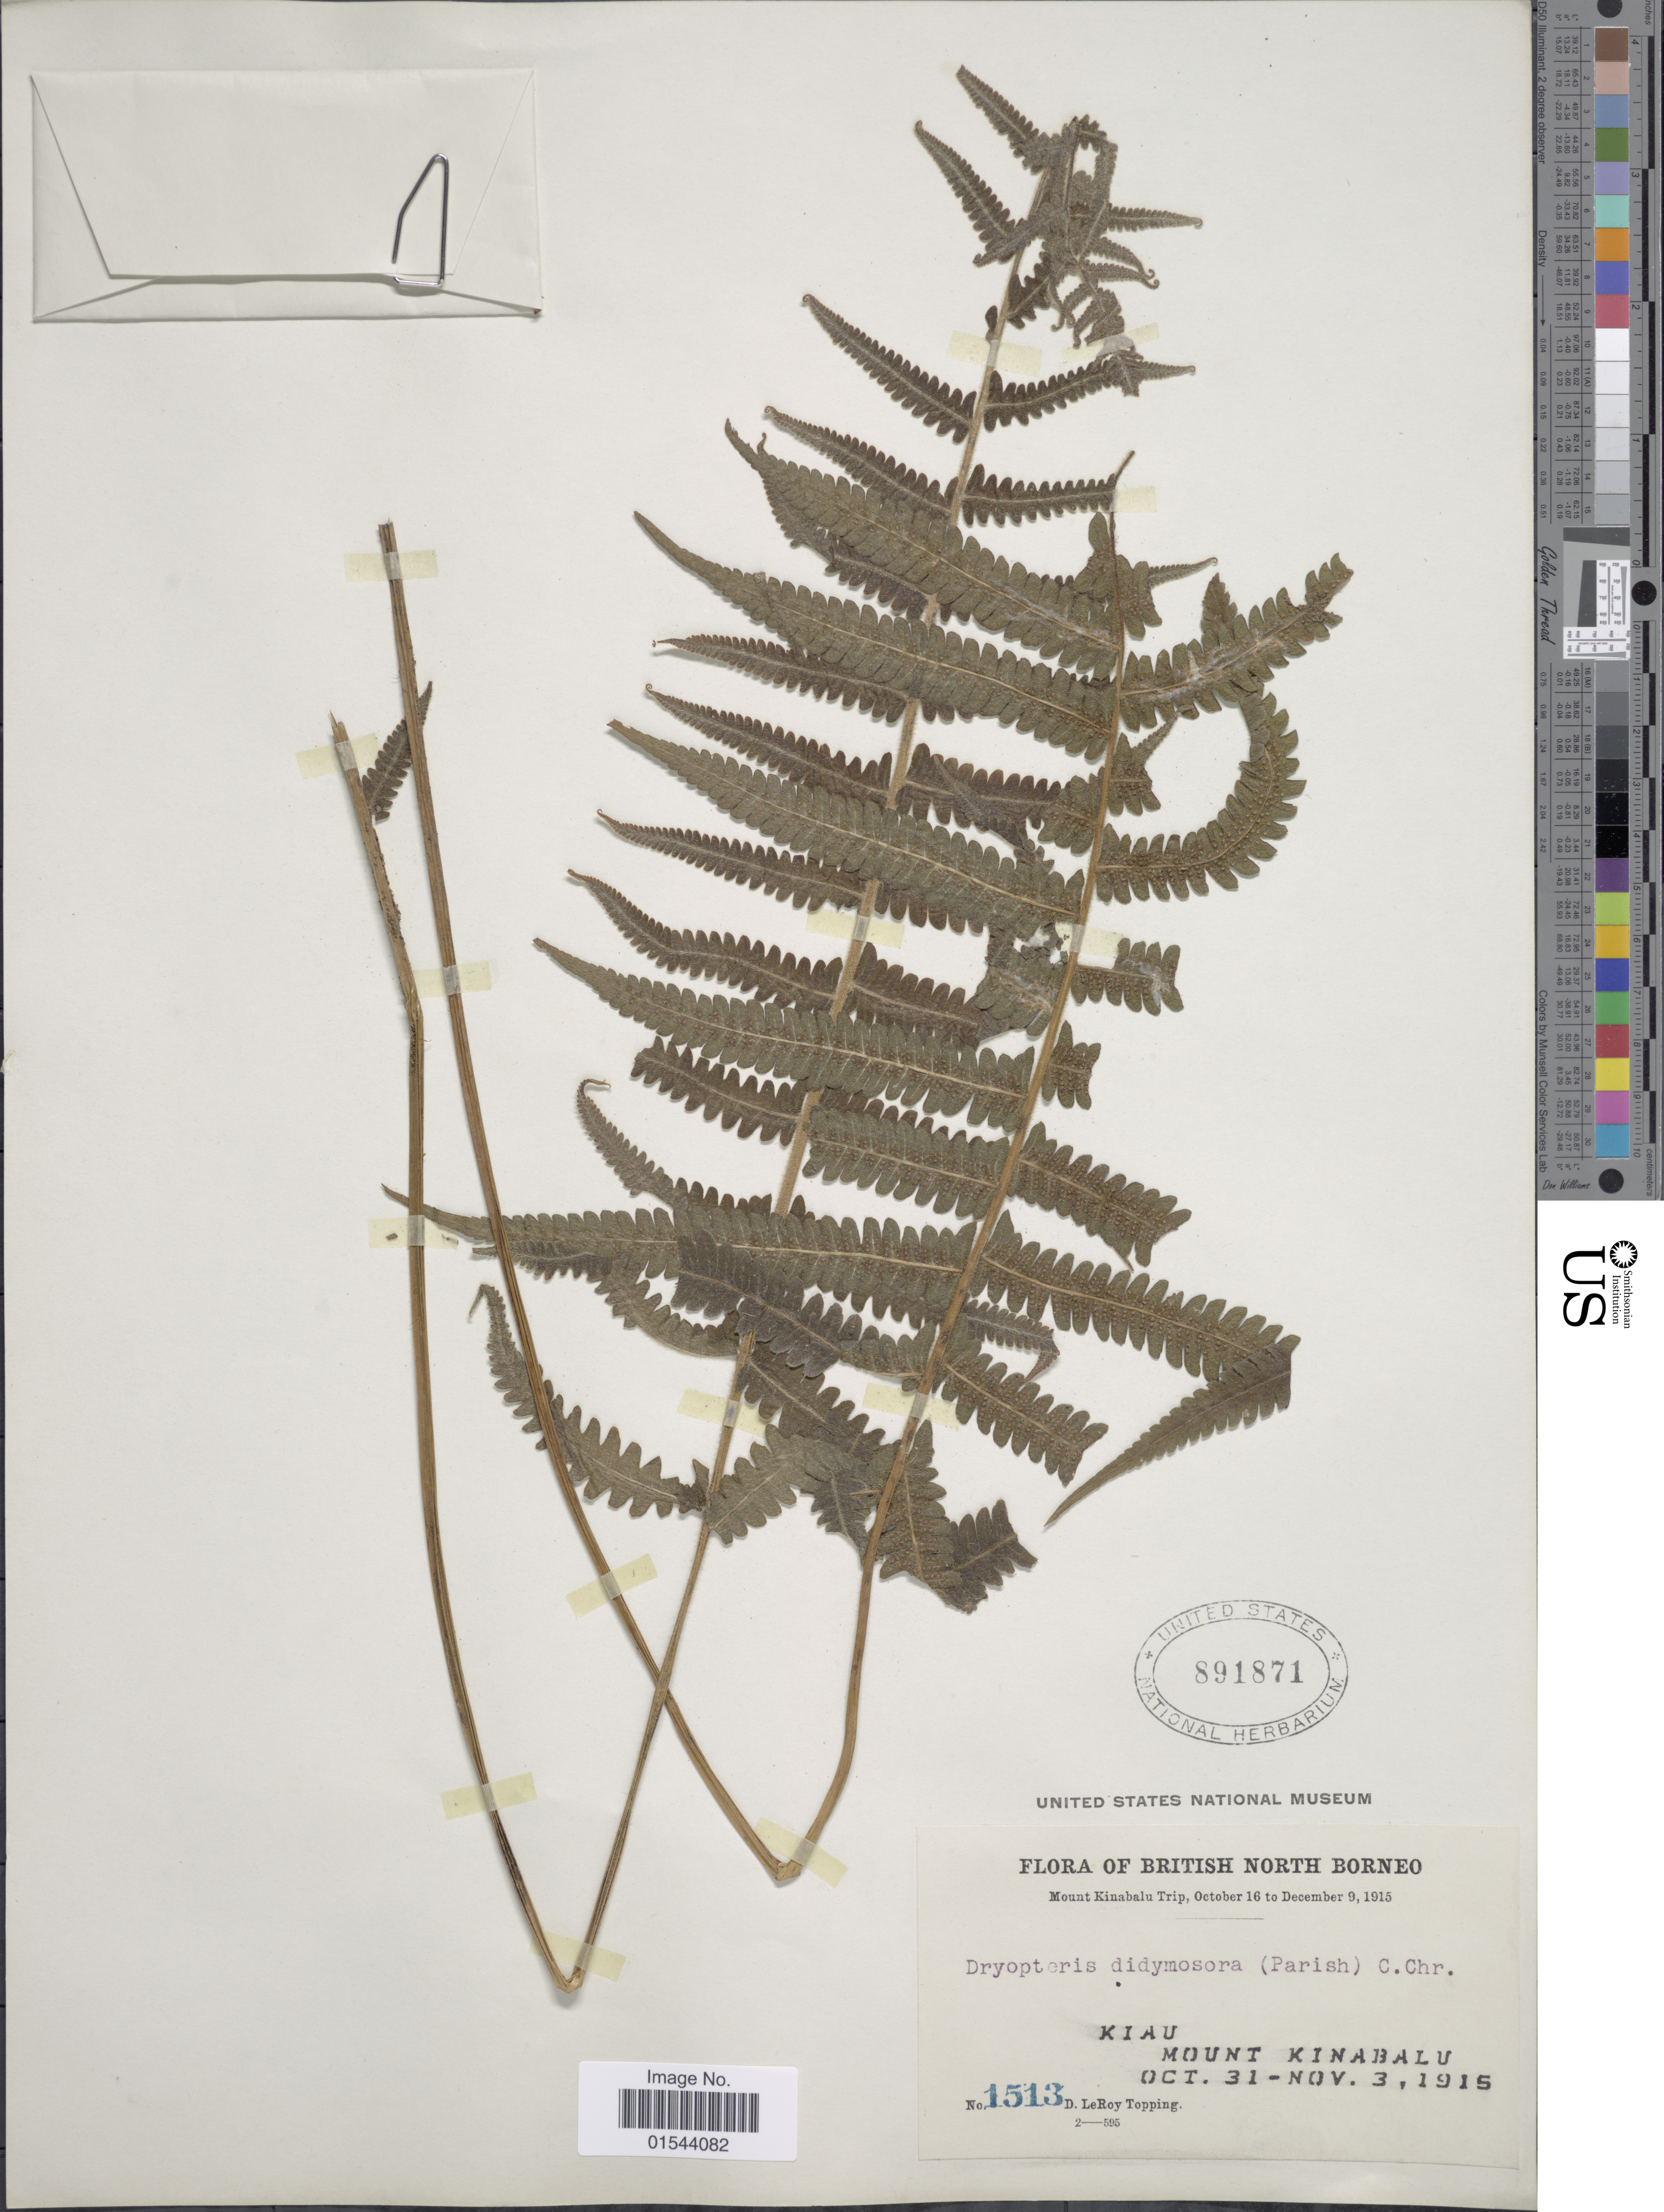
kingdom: Plantae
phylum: Tracheophyta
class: Polypodiopsida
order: Polypodiales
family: Thelypteridaceae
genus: Christella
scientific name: Christella parasitica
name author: (L.) H. Lév.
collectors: D. L. Topping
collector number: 1513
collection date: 1915-10-31/1915-11-03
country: Malaysia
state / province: Sabah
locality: British North Borneo, Kiau, Mount Kinabalu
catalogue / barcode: US 891871